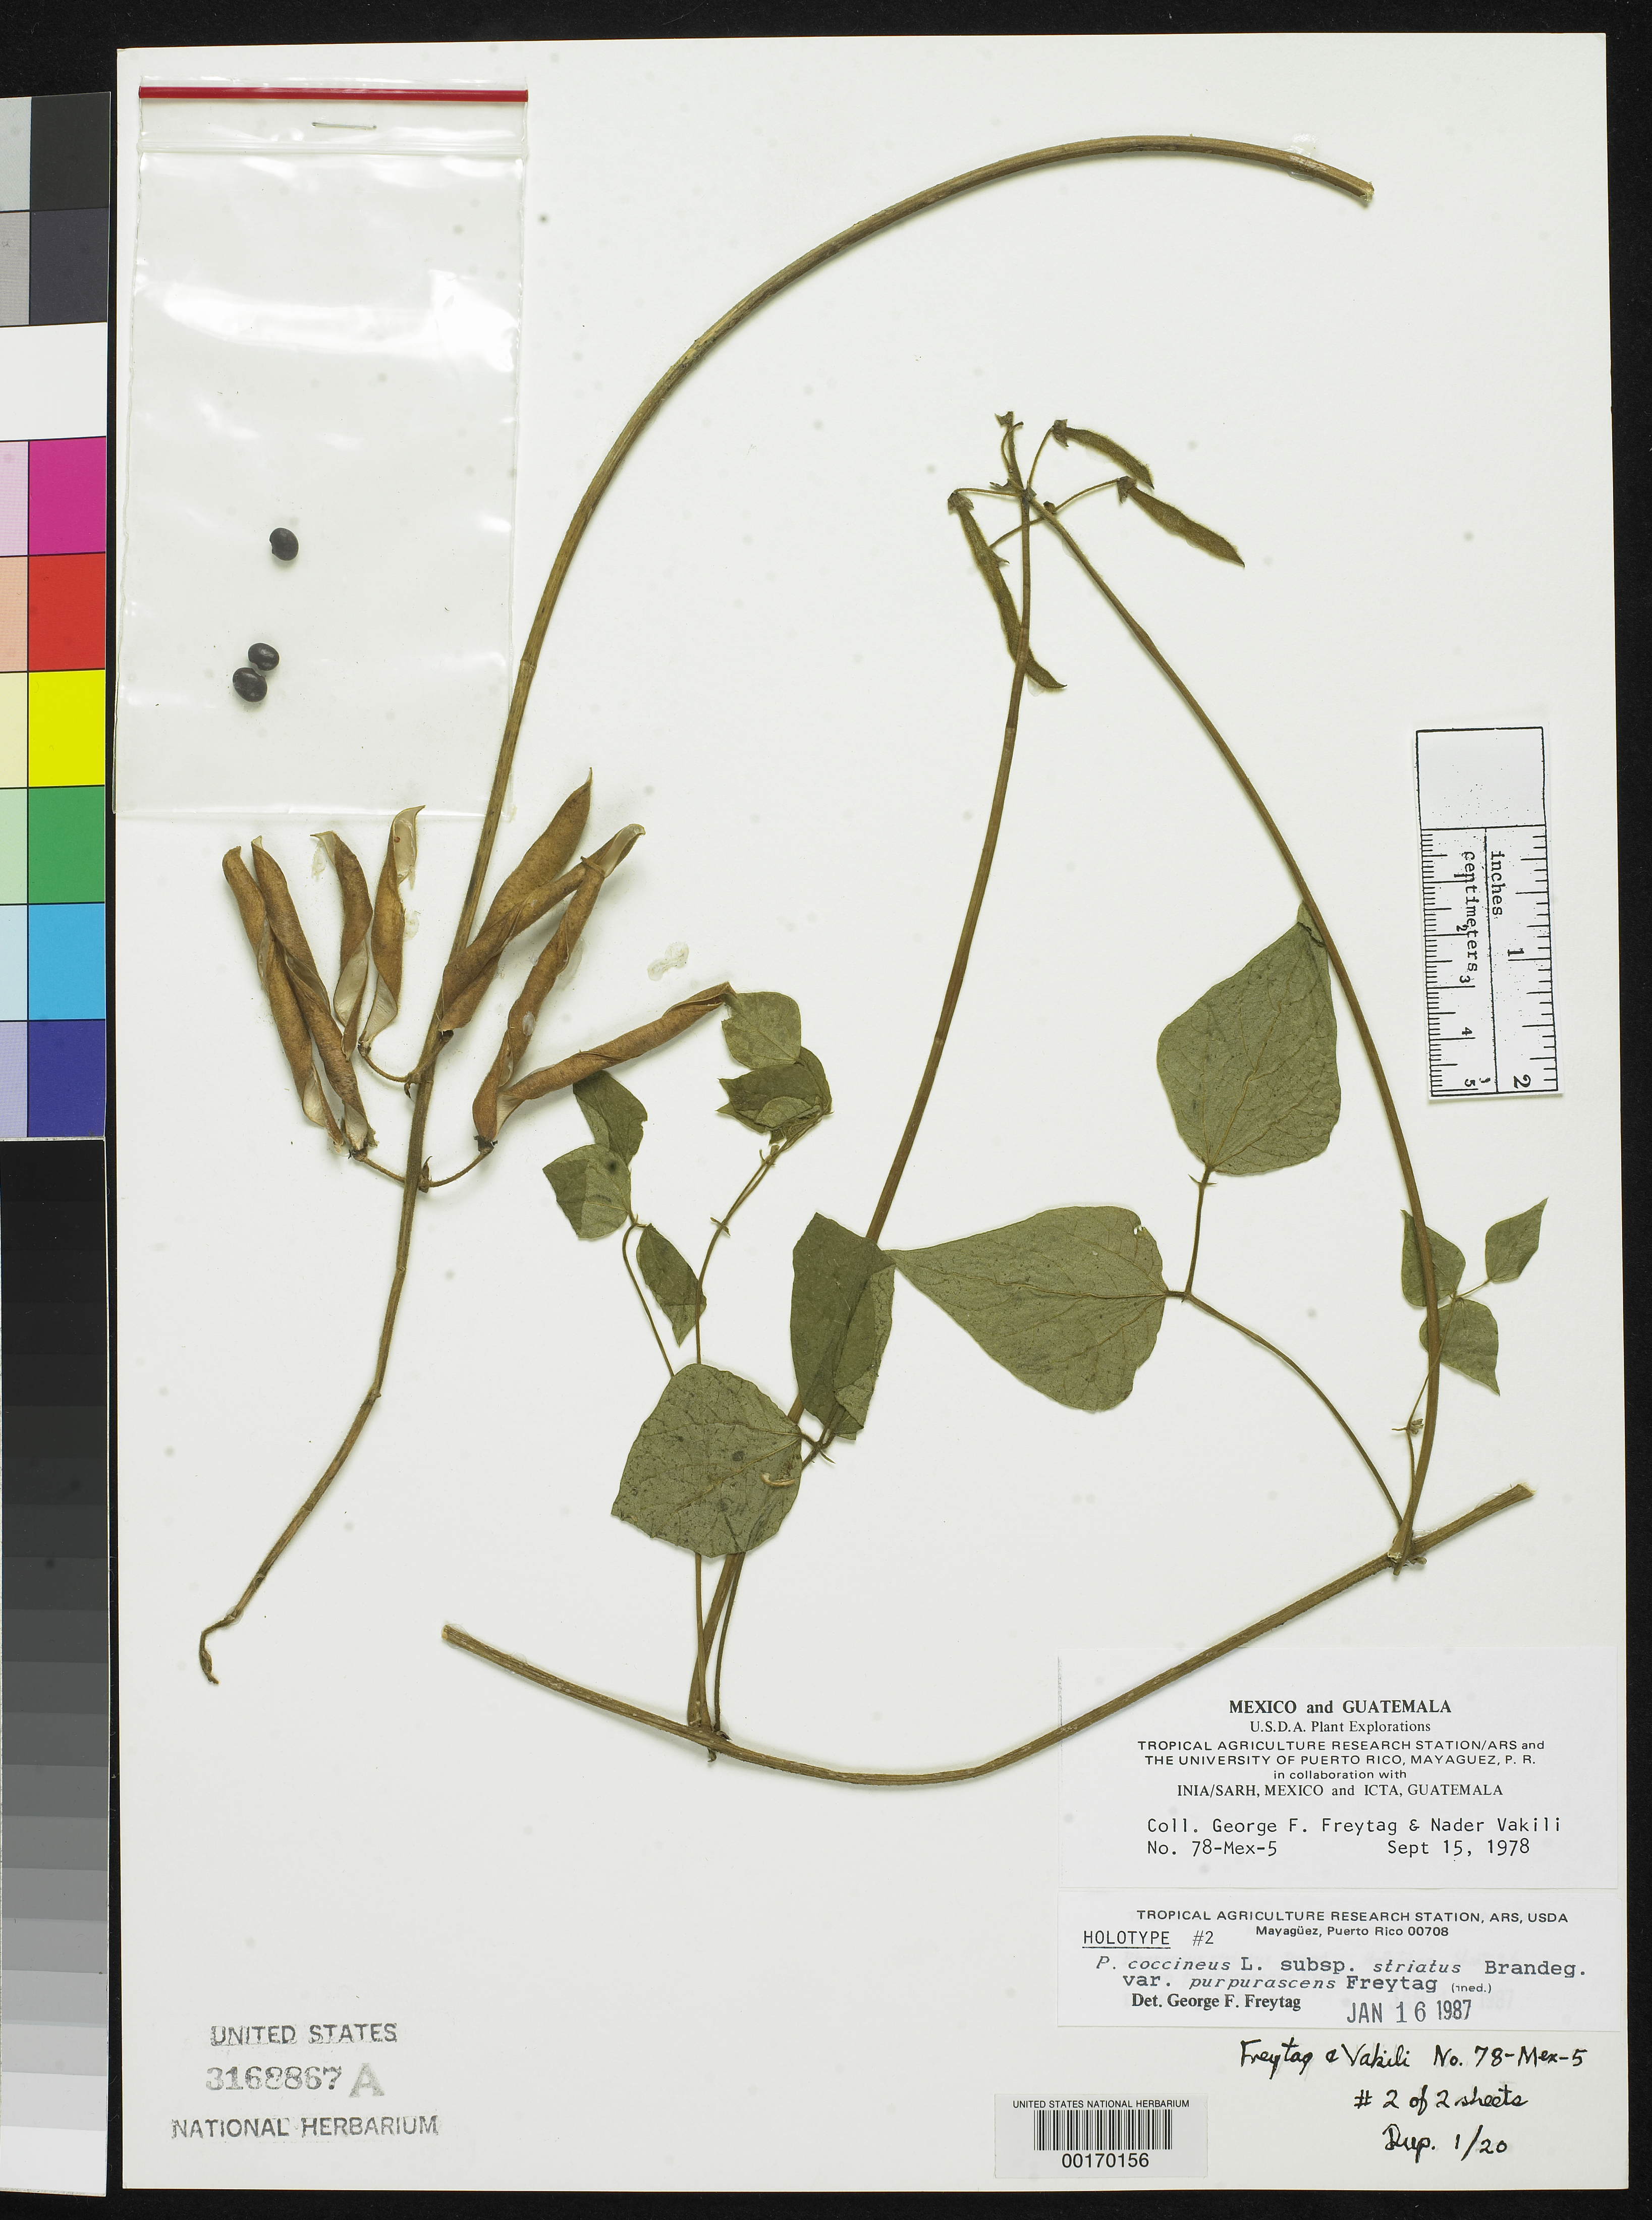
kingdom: Plantae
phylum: Tracheophyta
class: Magnoliopsida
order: Fabales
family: Fabaceae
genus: Phaseolus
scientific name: Phaseolus coccineus var. purpurascens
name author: Freytag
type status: Holotype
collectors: G. F. Freytag & N. Vakili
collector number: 78-Mex-5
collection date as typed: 15 Sep 1978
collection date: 1978-09-15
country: Mexico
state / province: Morelos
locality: Km 44.9, Hwy 95, Mexico-Cuernavaca, just north of Tres Cumbres (Tres Marias), Morelos, Mexico.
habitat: Along side of road, scattered, under old large pine-savannah, and among bunch grasses. Relatively open area.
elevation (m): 2720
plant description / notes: Full taxon name: Phaseolus coccineus subsp. striatus var. purpurascens.; Holotype mounted on 2 sheets.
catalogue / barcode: US 3168867A